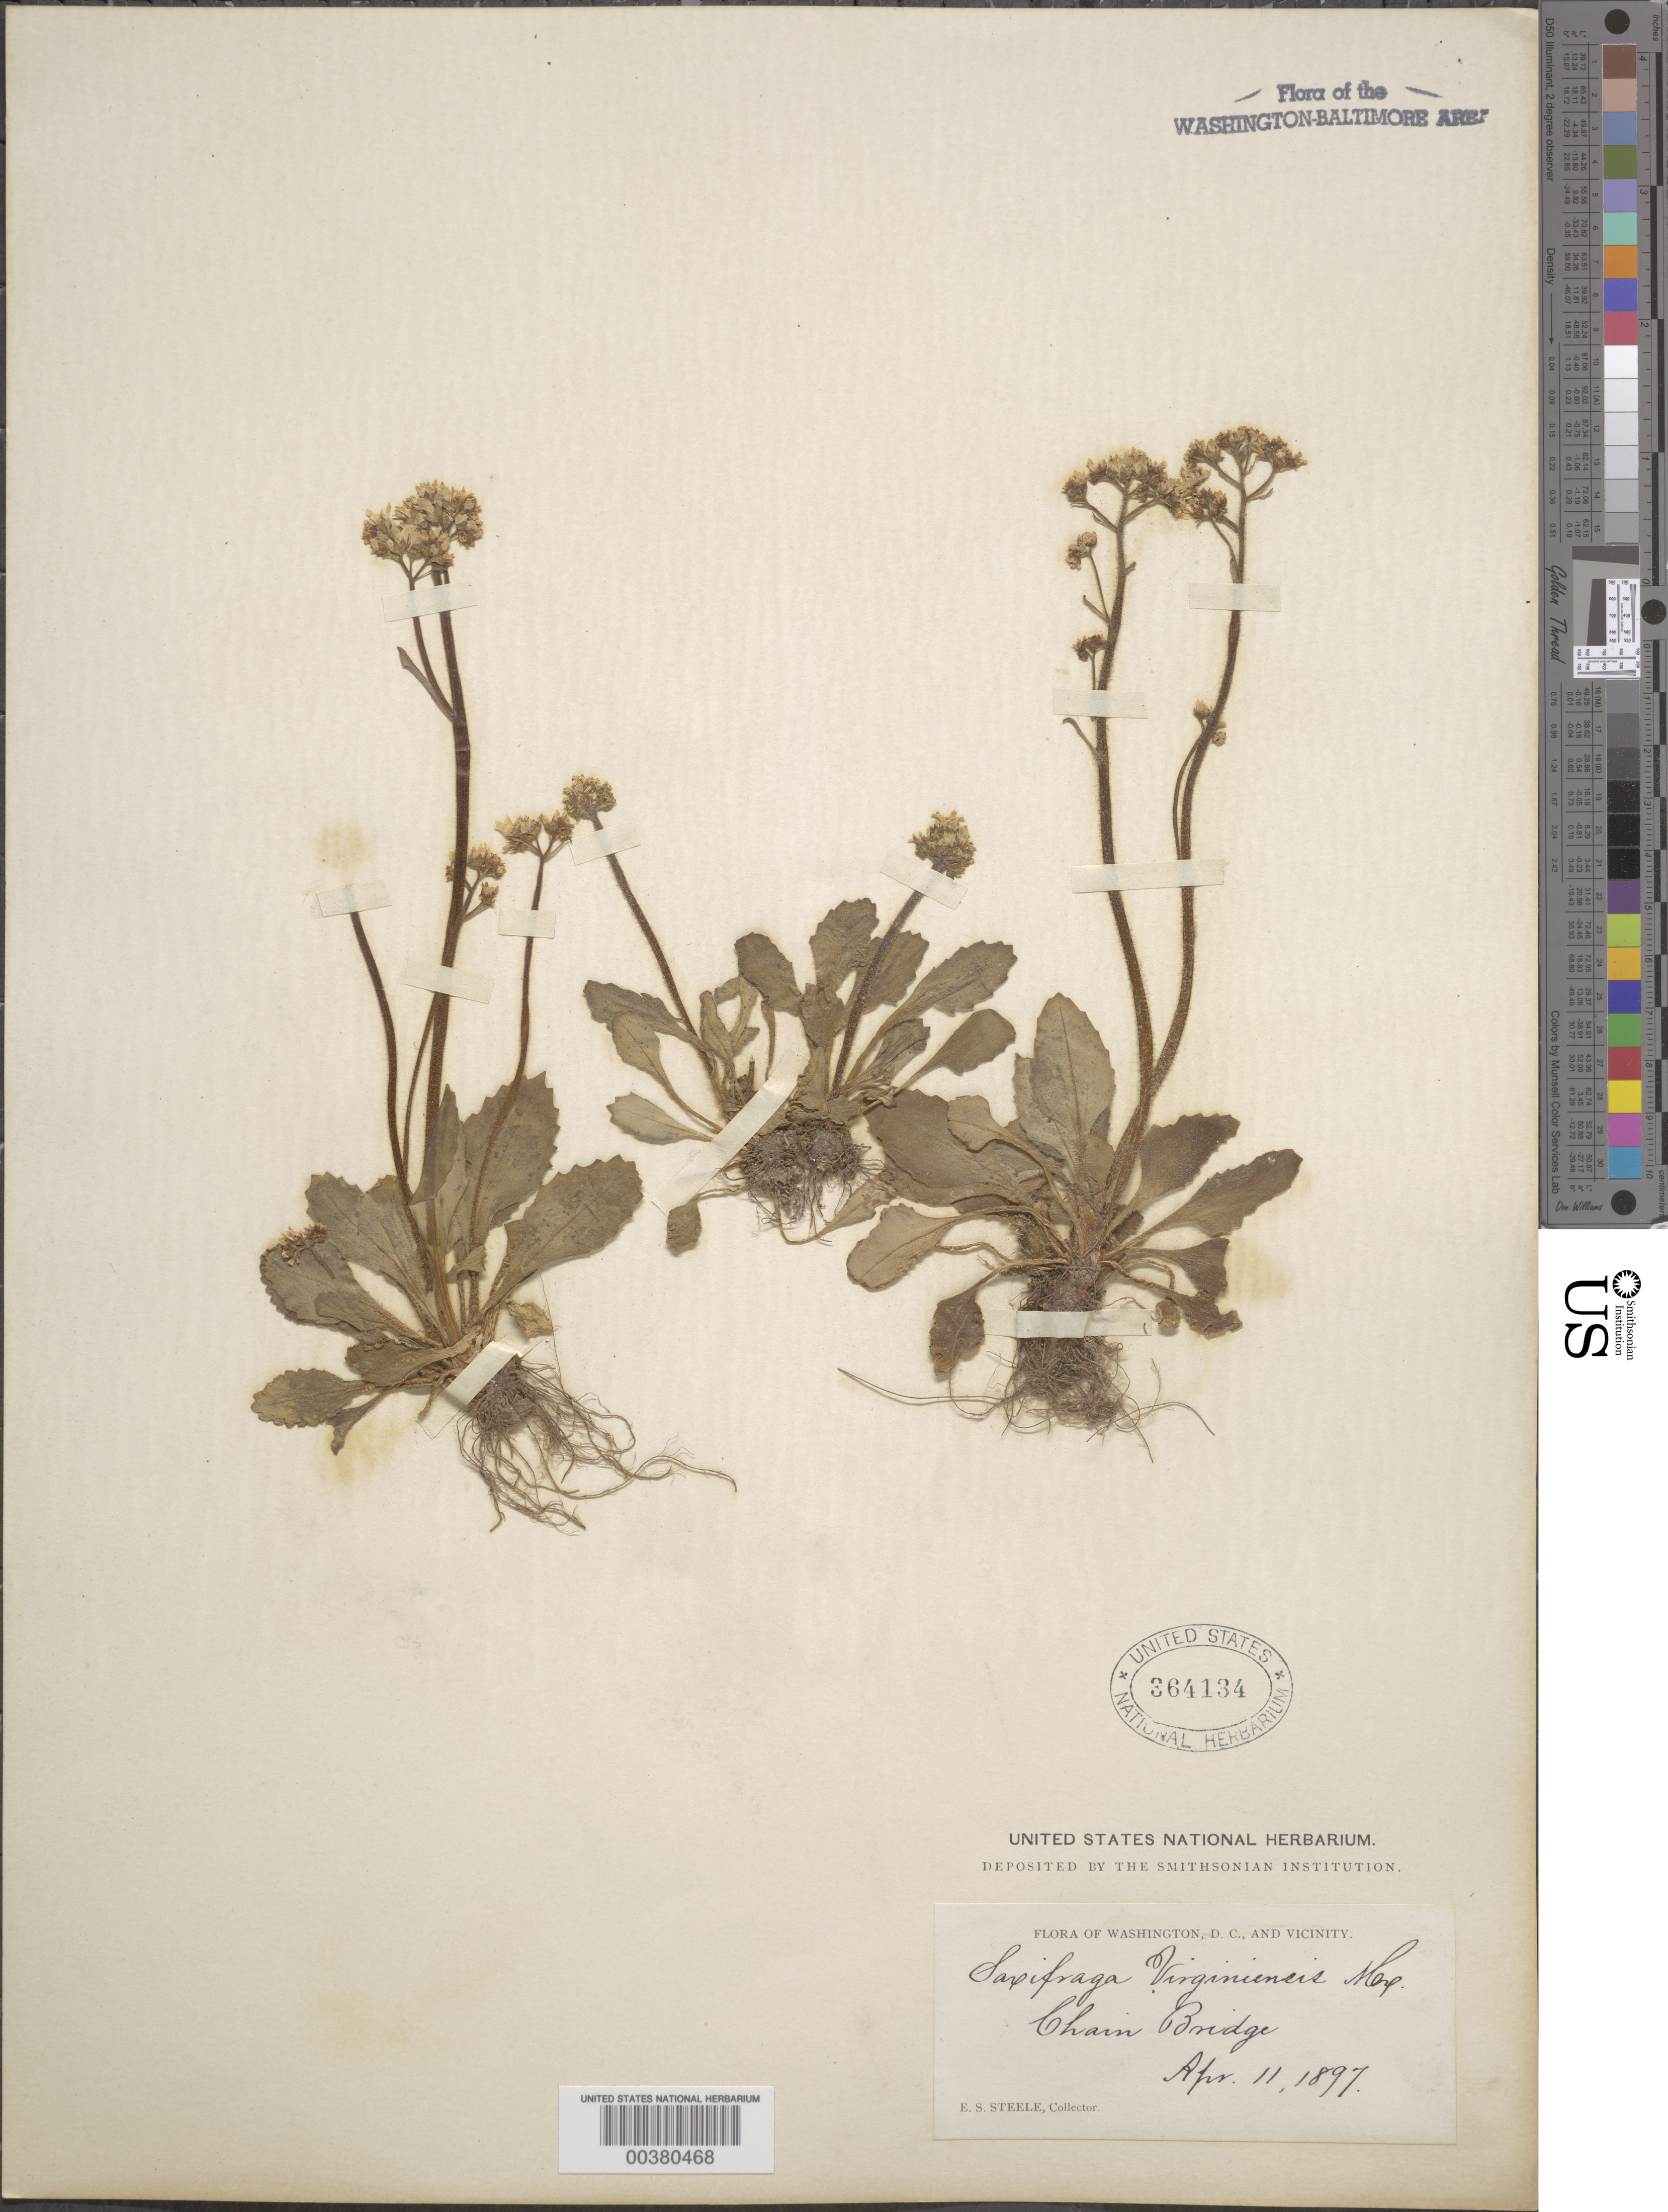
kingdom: Plantae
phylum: Tracheophyta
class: Magnoliopsida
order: Saxifragales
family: Saxifragaceae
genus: Micranthes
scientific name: Micranthes virginiensis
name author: (Michx.) Small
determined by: Strong, Mark T., (BOT), Smithsonian Institution - National Museum of Natural History (UNITED STATES)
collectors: E. Steele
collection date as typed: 11 Apr 1897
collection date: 1897-04-11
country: United States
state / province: District of Columbia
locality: Chain Bridge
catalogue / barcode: US 364134